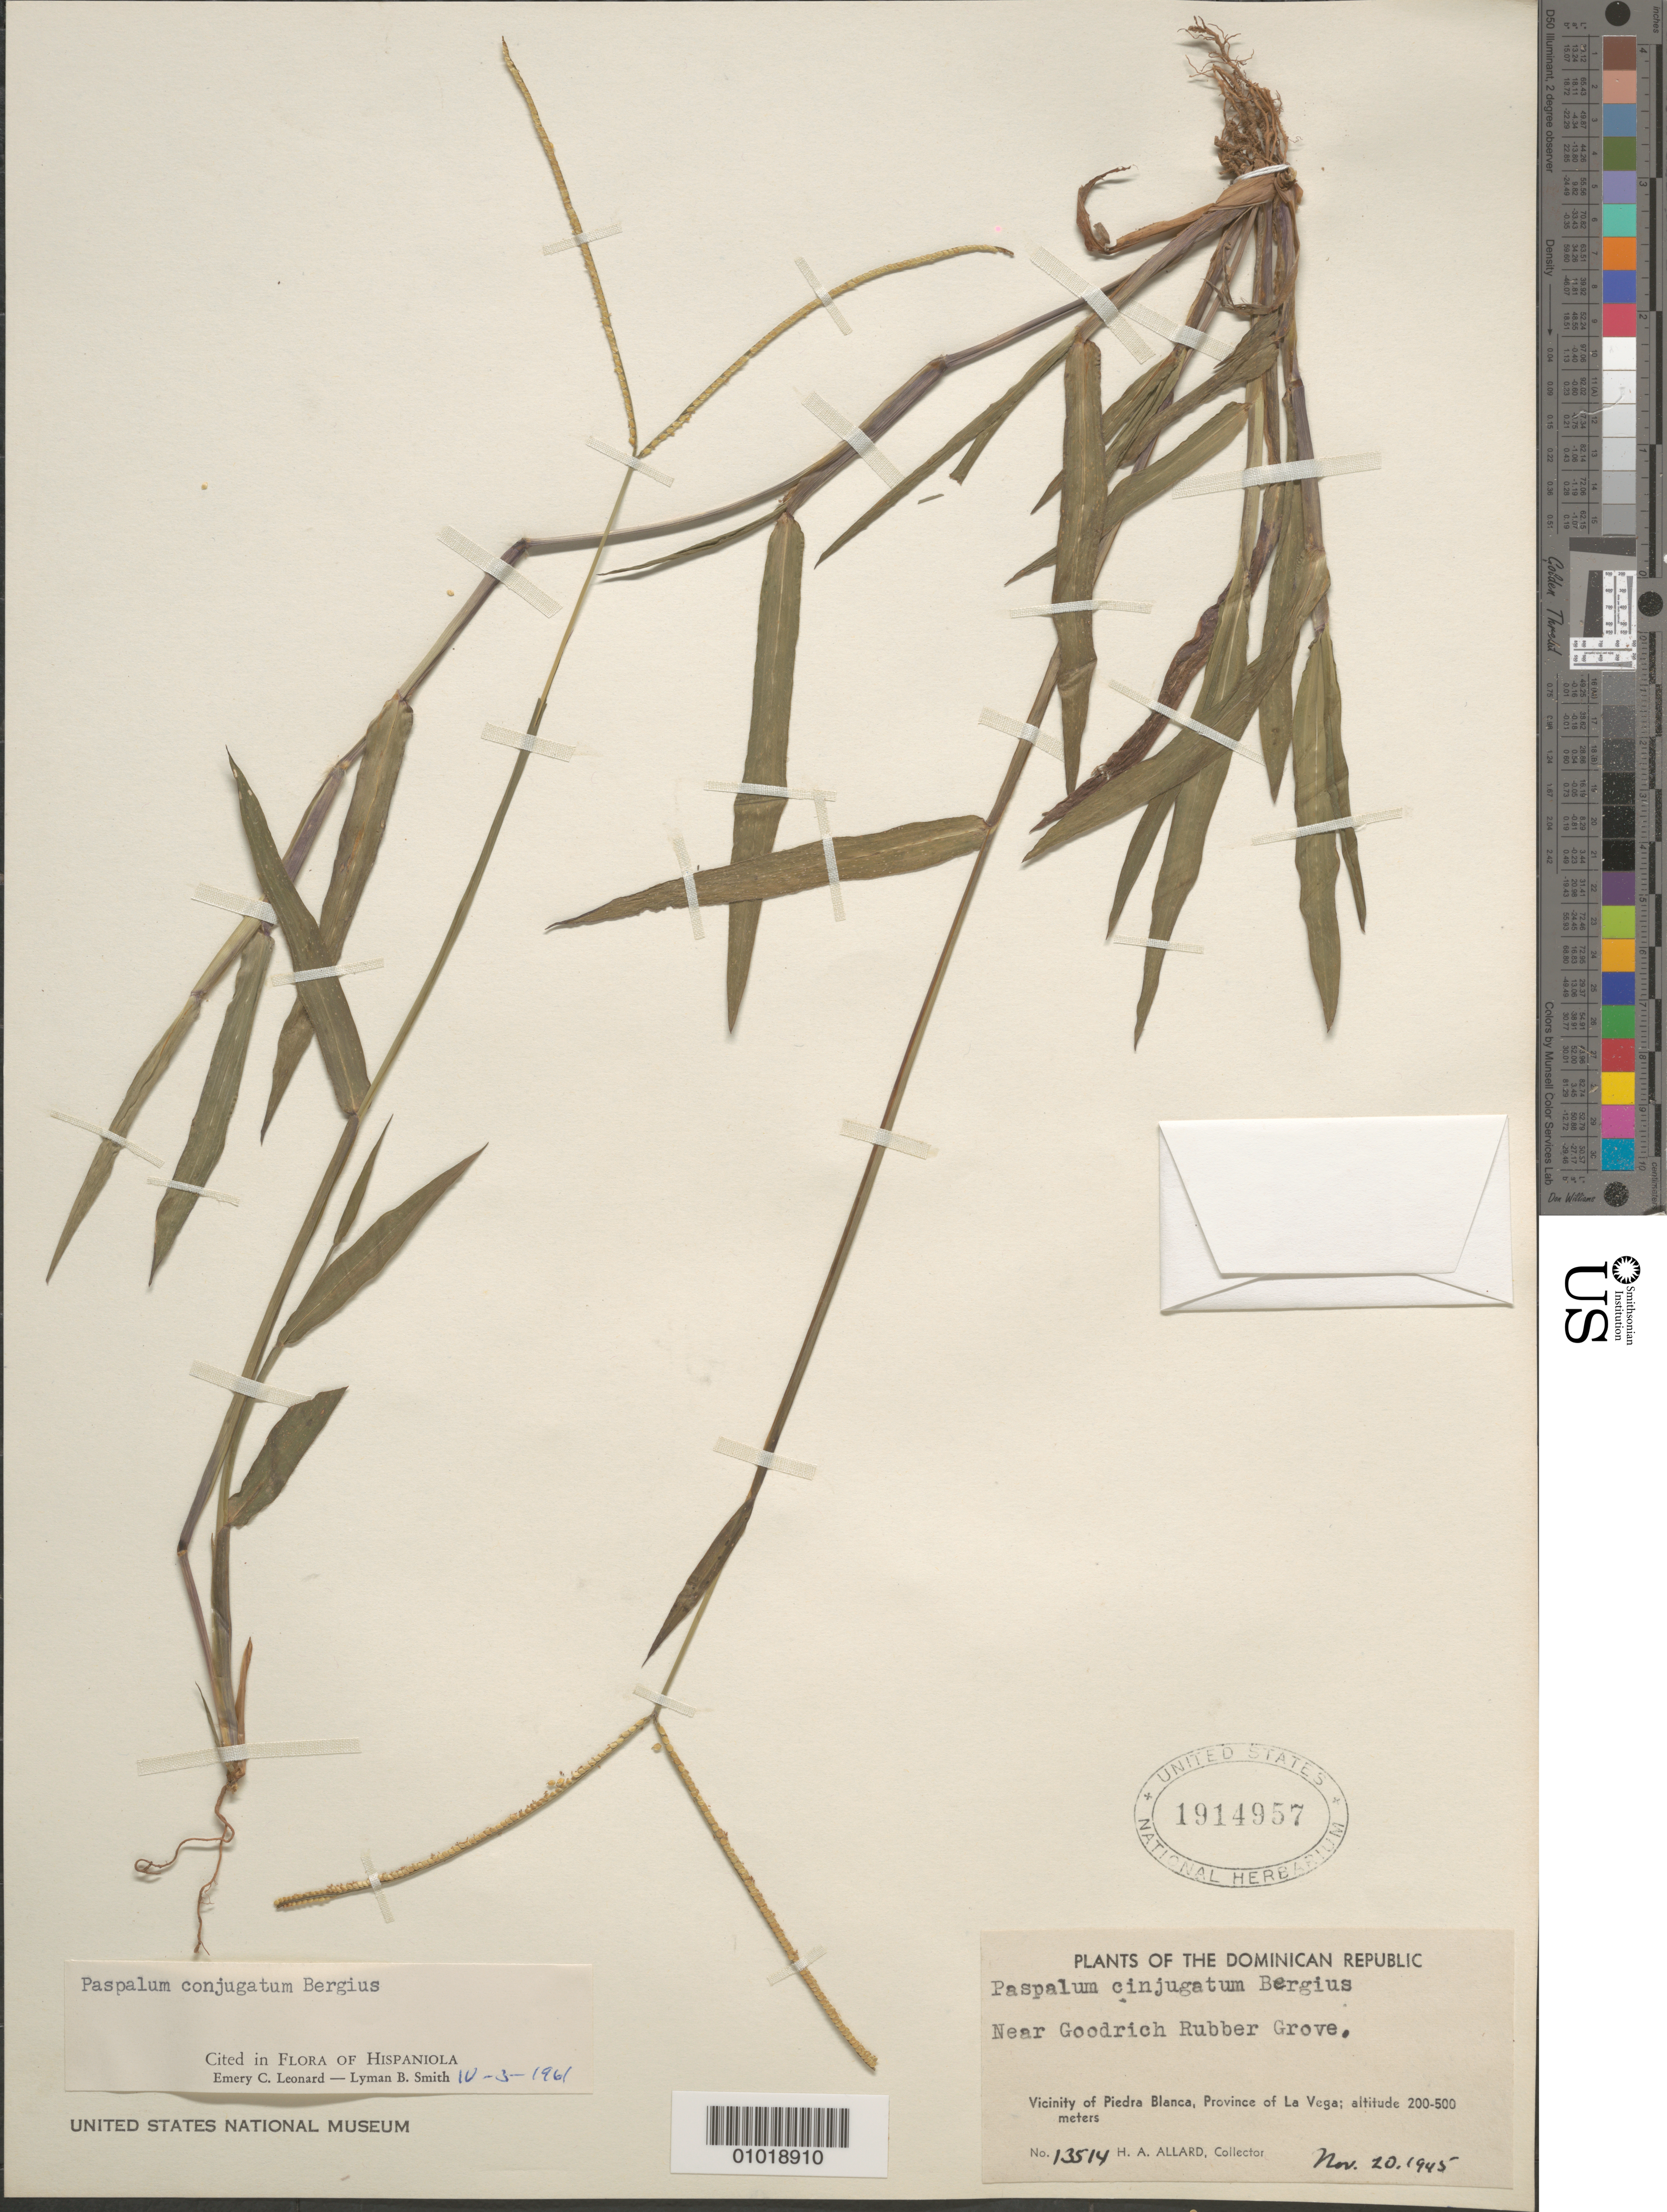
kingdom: Plantae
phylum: Tracheophyta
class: Liliopsida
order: Poales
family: Poaceae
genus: Paspalum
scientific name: Paspalum conjugatum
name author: P.J. Bergius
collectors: H. A. Allard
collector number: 13514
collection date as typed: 20 Nov 1945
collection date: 1945-11-20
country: Dominican Republic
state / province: La Vega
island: Hispaniola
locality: Vic. of Piedra Blanca, near Goodrich Rubber Grove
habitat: near grove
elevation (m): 200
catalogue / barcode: US 1914957